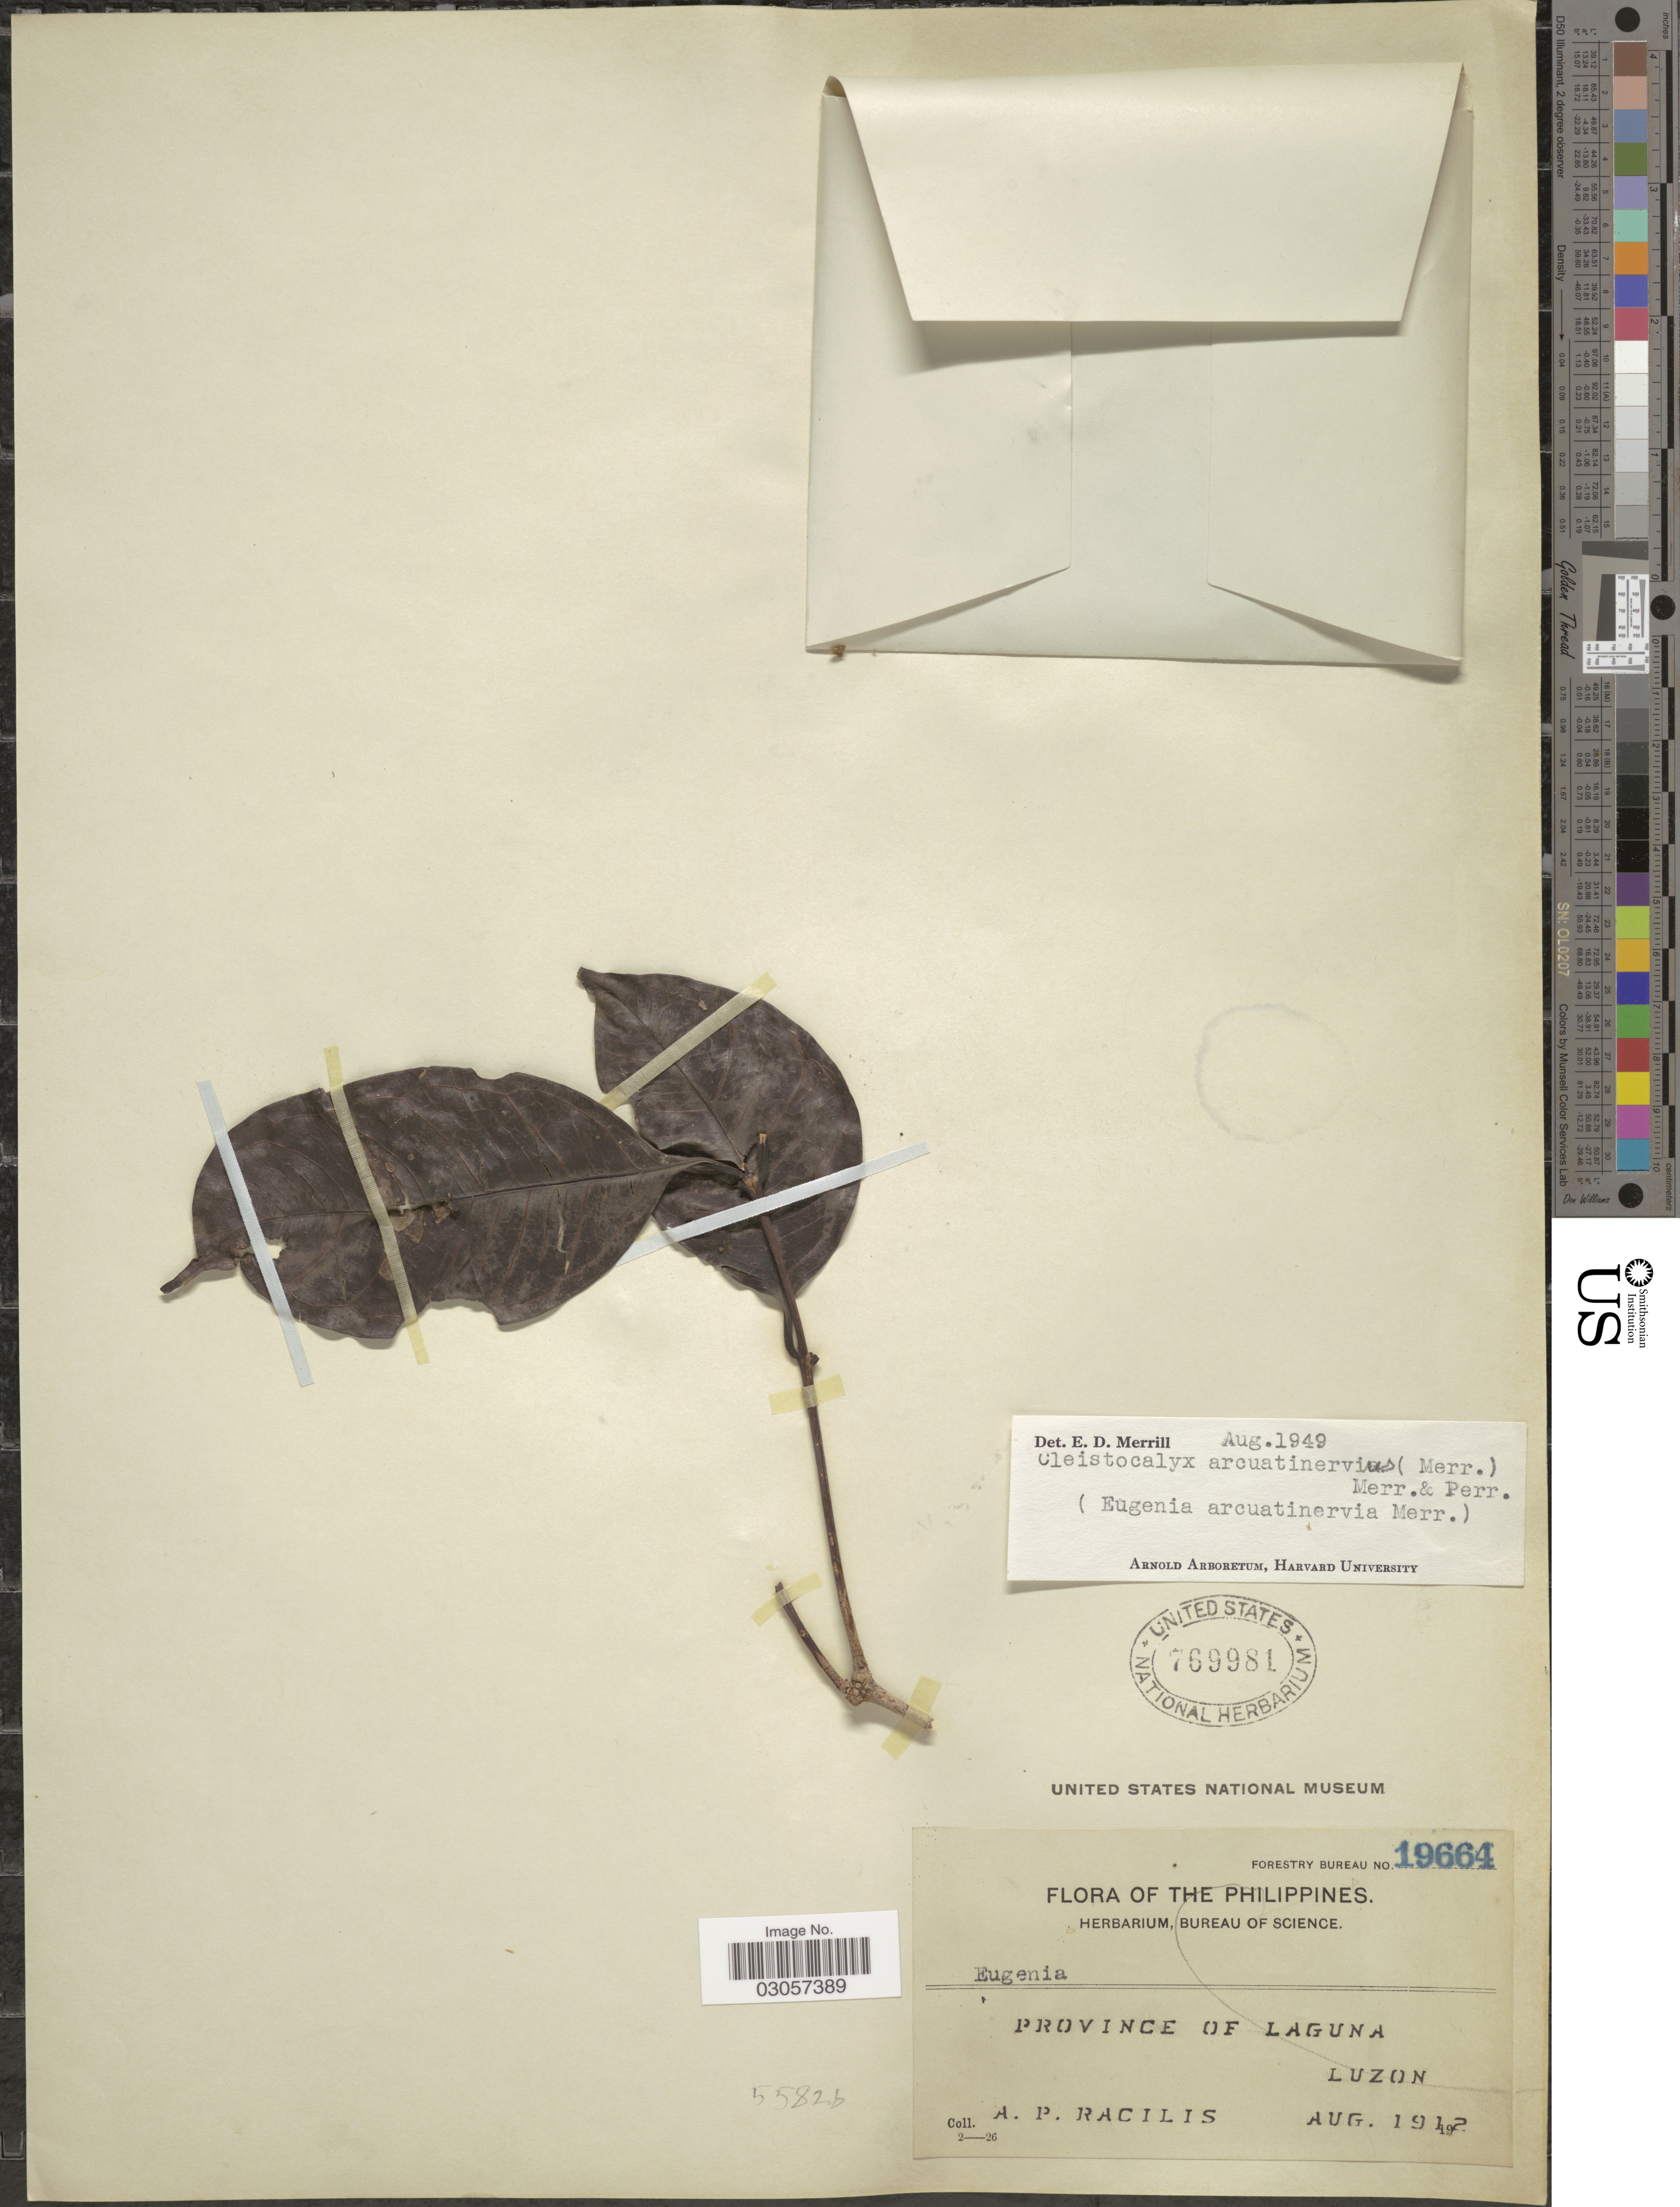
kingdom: Plantae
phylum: Tracheophyta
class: Magnoliopsida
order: Myrtales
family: Myrtaceae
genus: Syzygium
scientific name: Syzygium arcuatinervium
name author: (Merr.) Craven & Biffin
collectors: A. Racilis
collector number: Forestry Bureau 19664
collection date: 1912-08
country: Philippines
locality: Province of Laguna, Luzon.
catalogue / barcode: US 769981